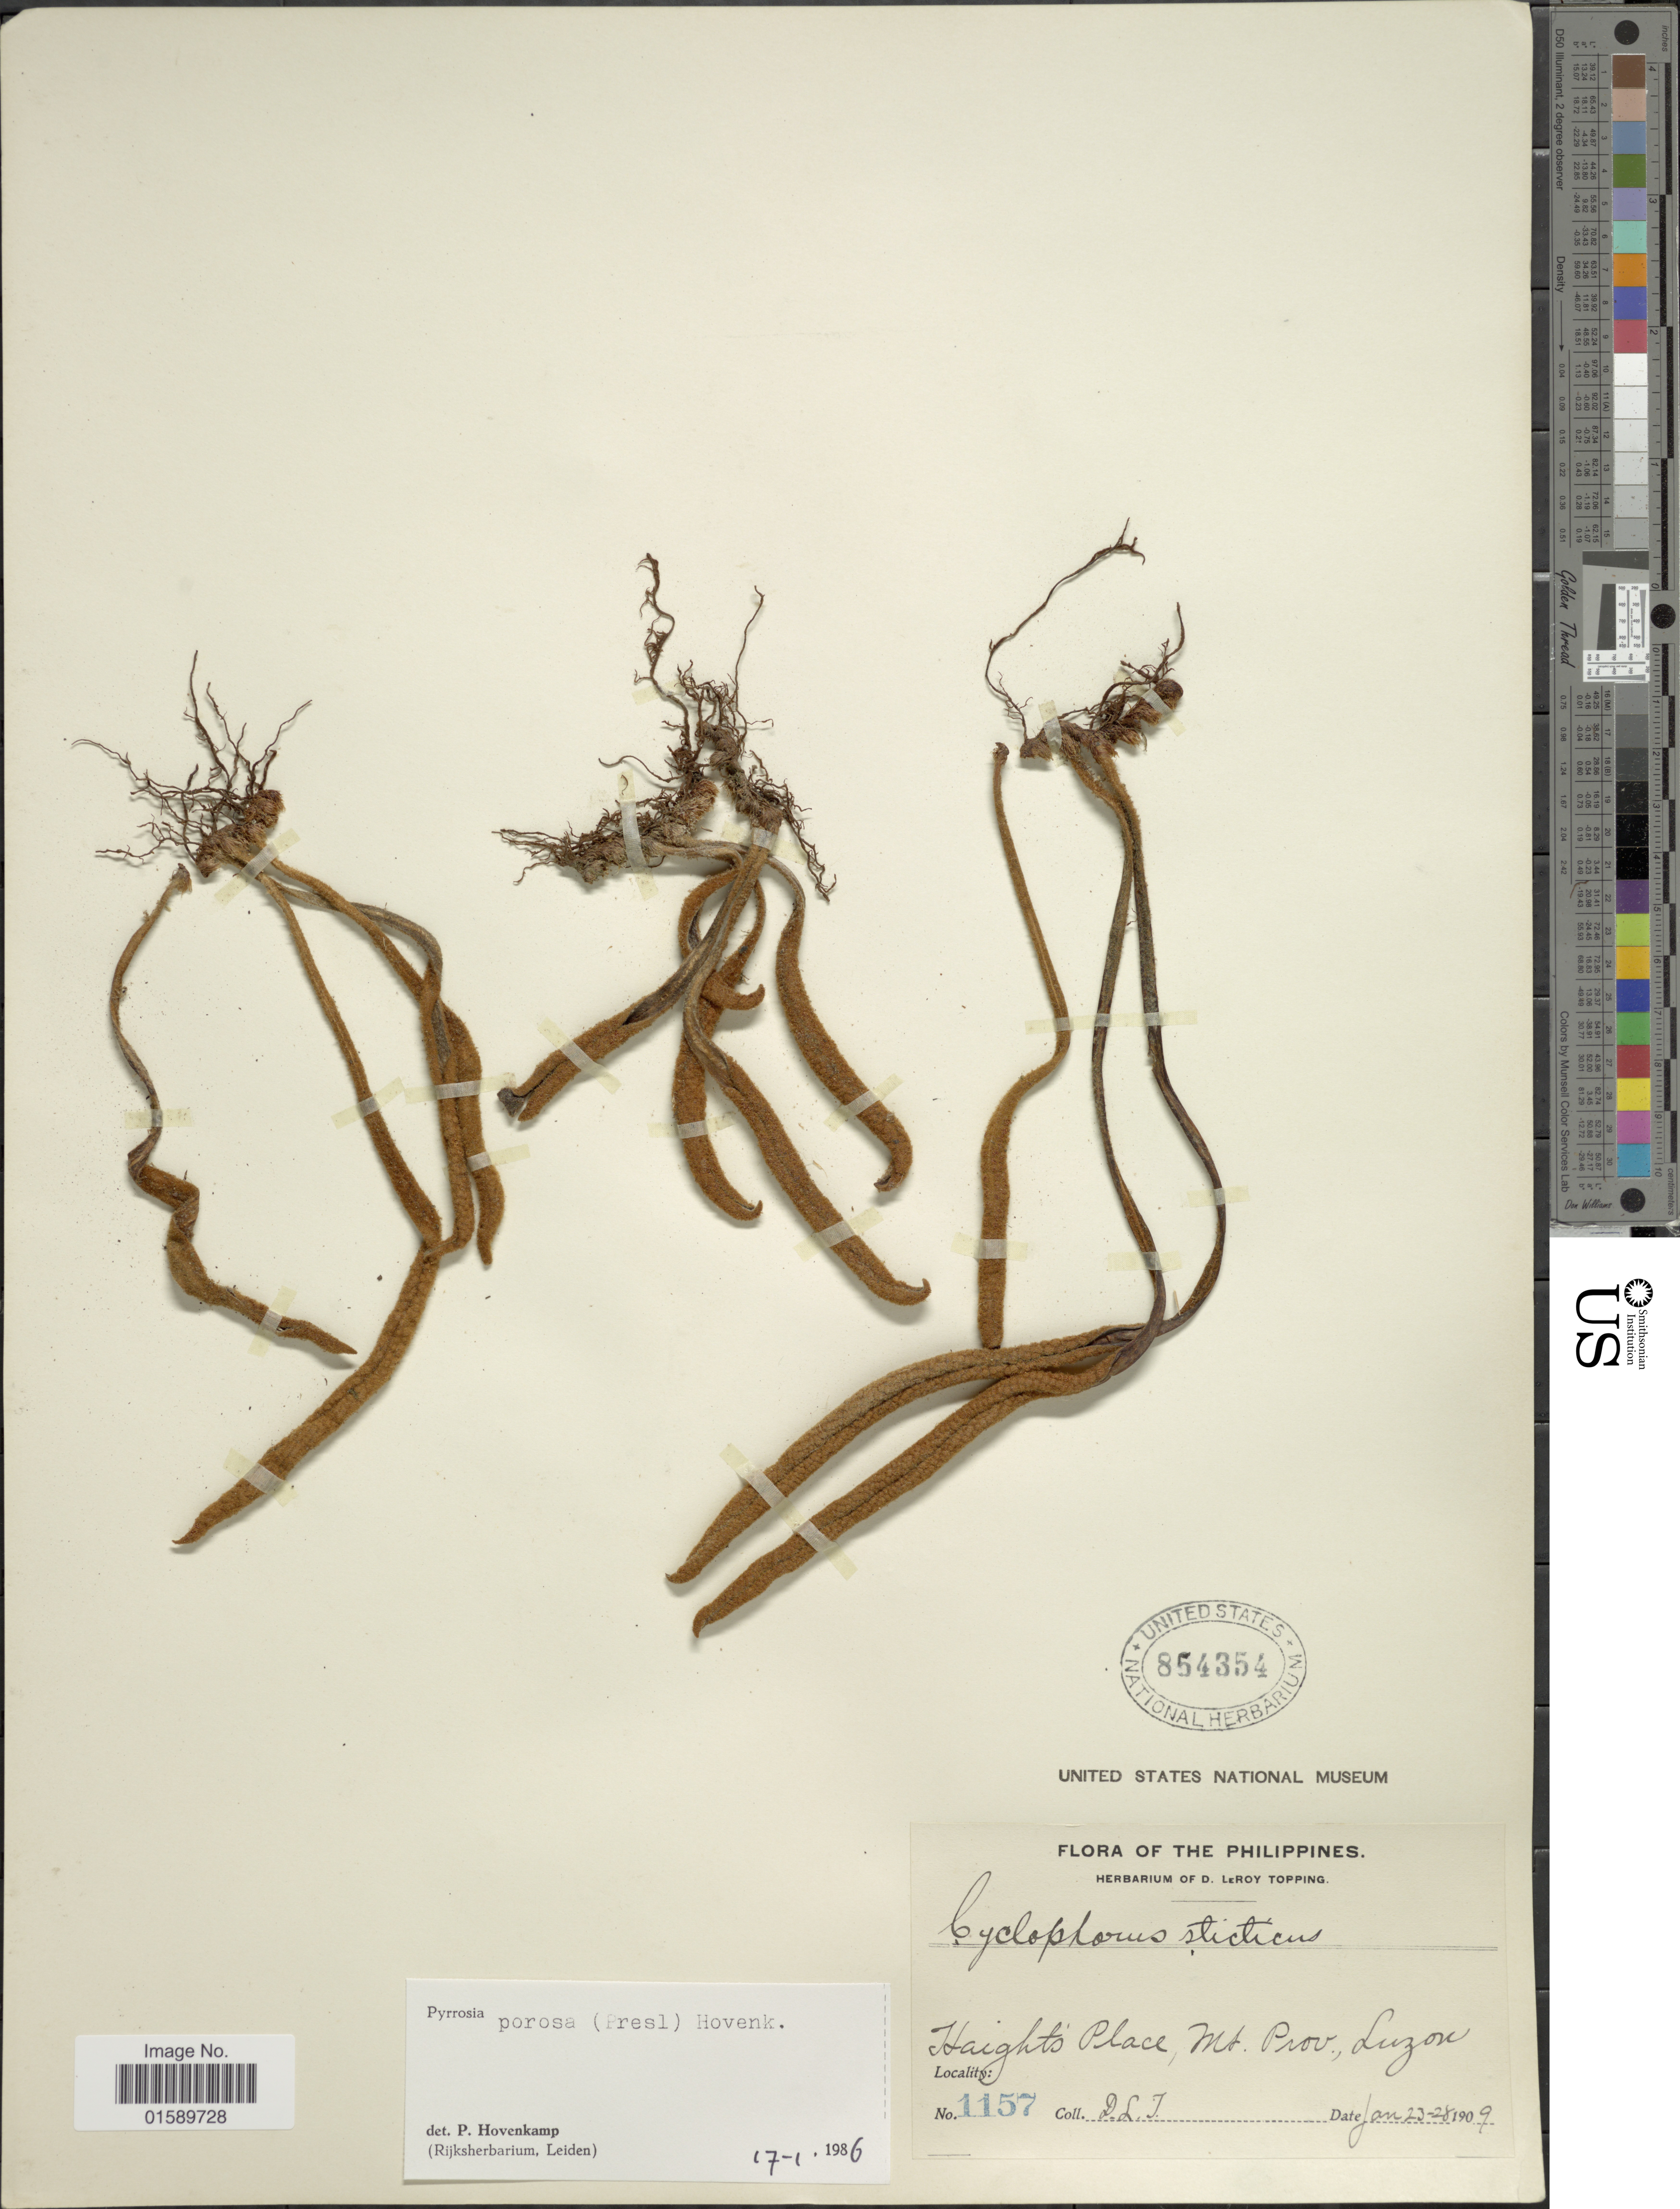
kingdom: Plantae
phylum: Tracheophyta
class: Polypodiopsida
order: Polypodiales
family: Polypodiaceae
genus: Pyrrosia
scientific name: Pyrrosia porosa var. porosa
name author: (C. Presl) Hovenkamp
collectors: D. L. Topping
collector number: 1157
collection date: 1909-01-23/1909-01-28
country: Philippines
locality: Haights' Place, Mt. Prov., Luzon.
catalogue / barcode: US 854354